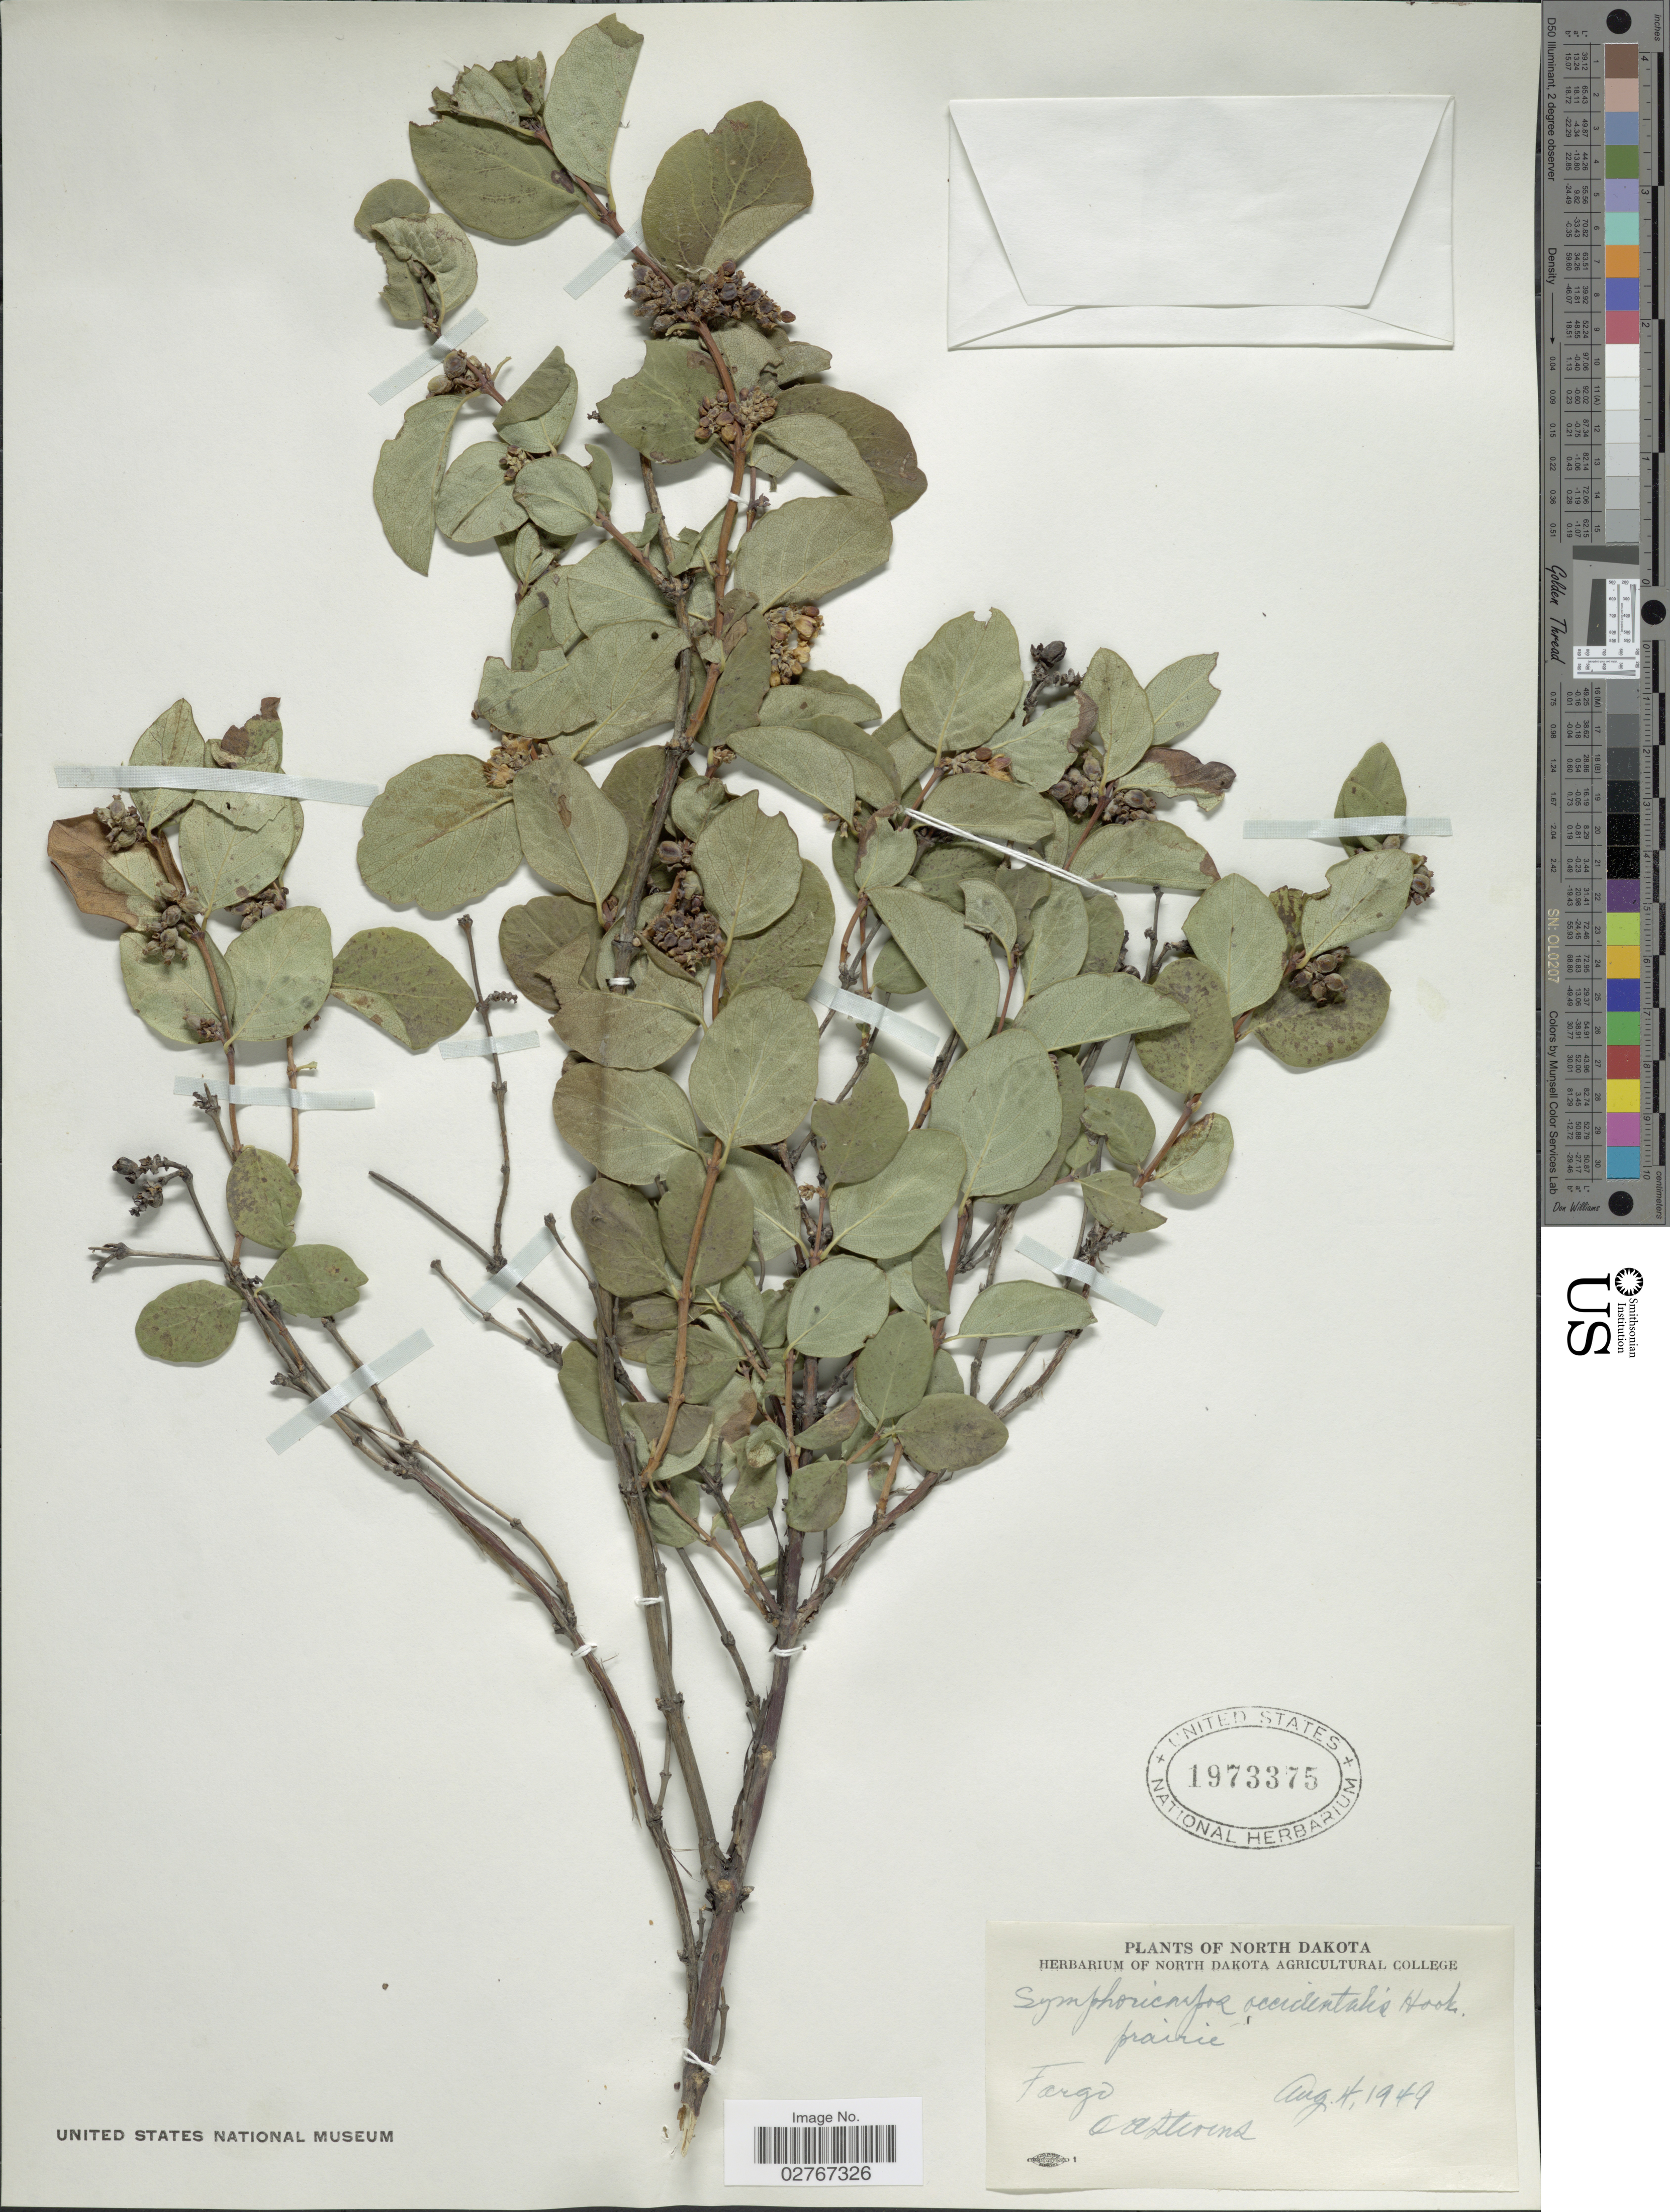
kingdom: Plantae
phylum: Tracheophyta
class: Magnoliopsida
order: Dipsacales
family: Caprifoliaceae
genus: Symphoricarpos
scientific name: Symphoricarpos occidentalis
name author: (R. Br.) Hook.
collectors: O. A. Stevens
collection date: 1949-08-04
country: United States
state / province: North Dakota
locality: Fargo.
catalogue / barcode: US 1973375